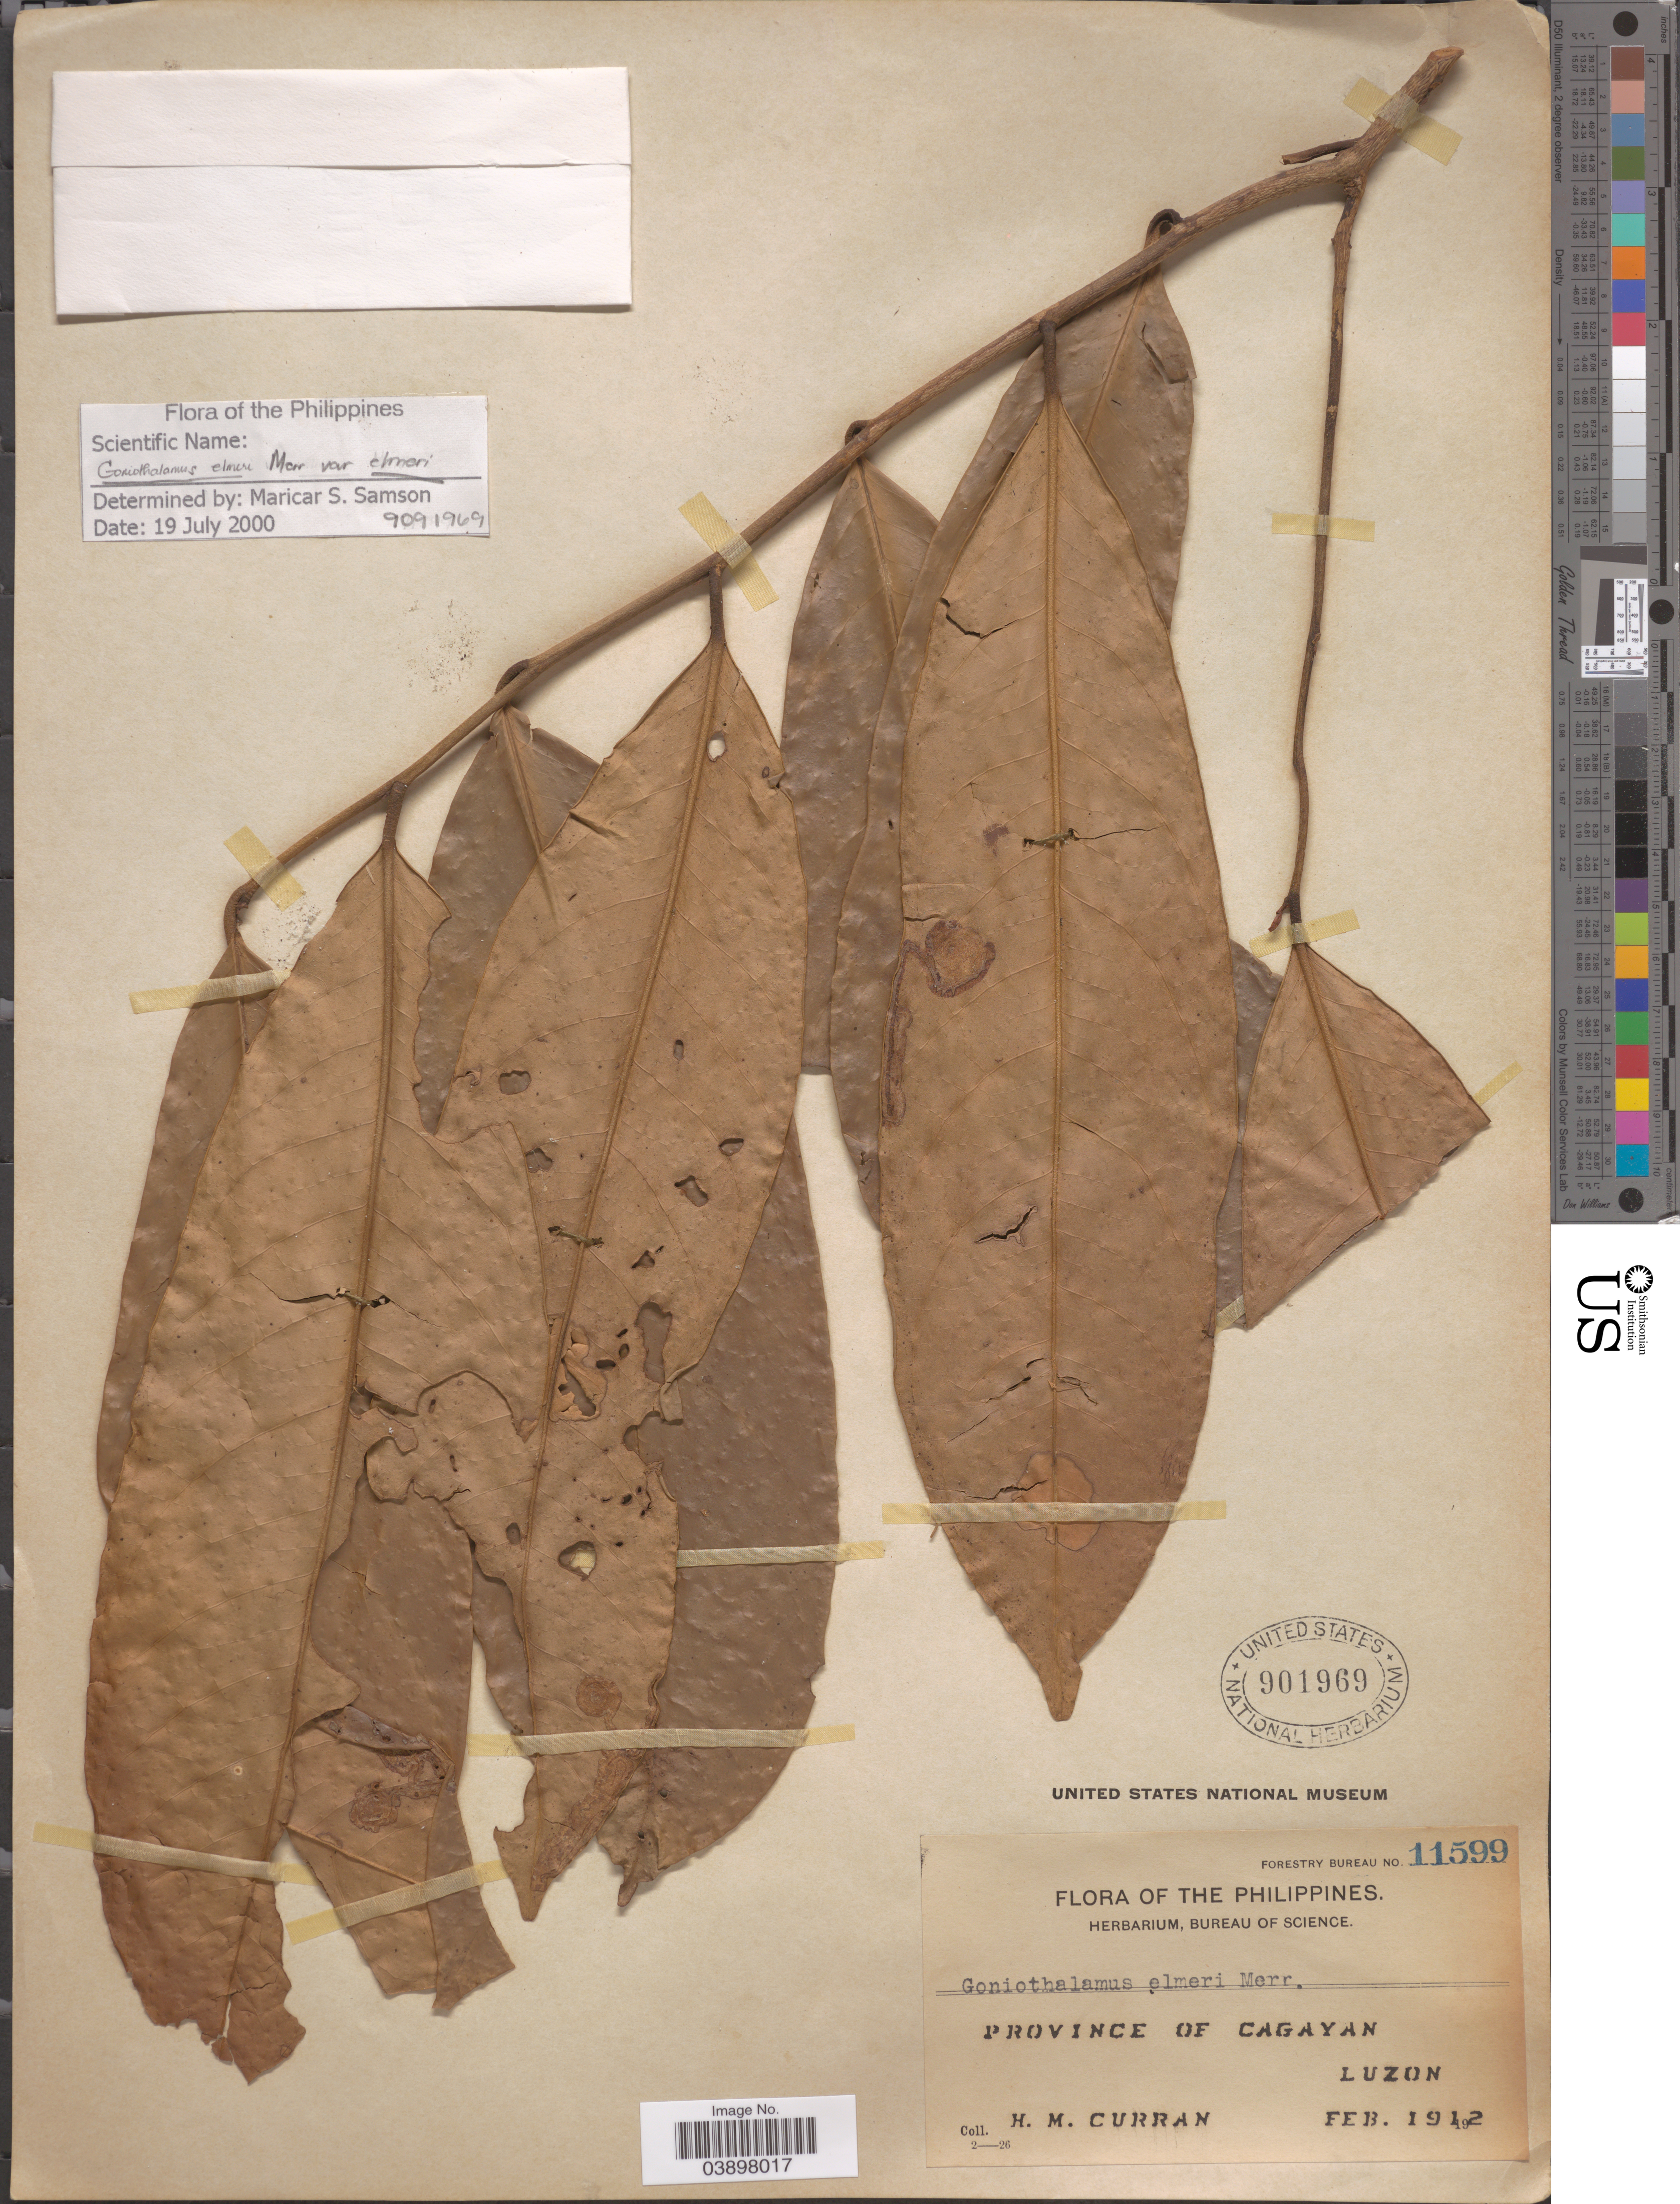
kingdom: Plantae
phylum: Tracheophyta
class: Magnoliopsida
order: Magnoliales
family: Annonaceae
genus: Goniothalamus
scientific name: Goniothalamus elmeri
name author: Merr.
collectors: H. M. Curran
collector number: Forestry Bureau 11599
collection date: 1912-02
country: Philippines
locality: Province of Cagayan. Luzon.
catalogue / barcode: US 901969